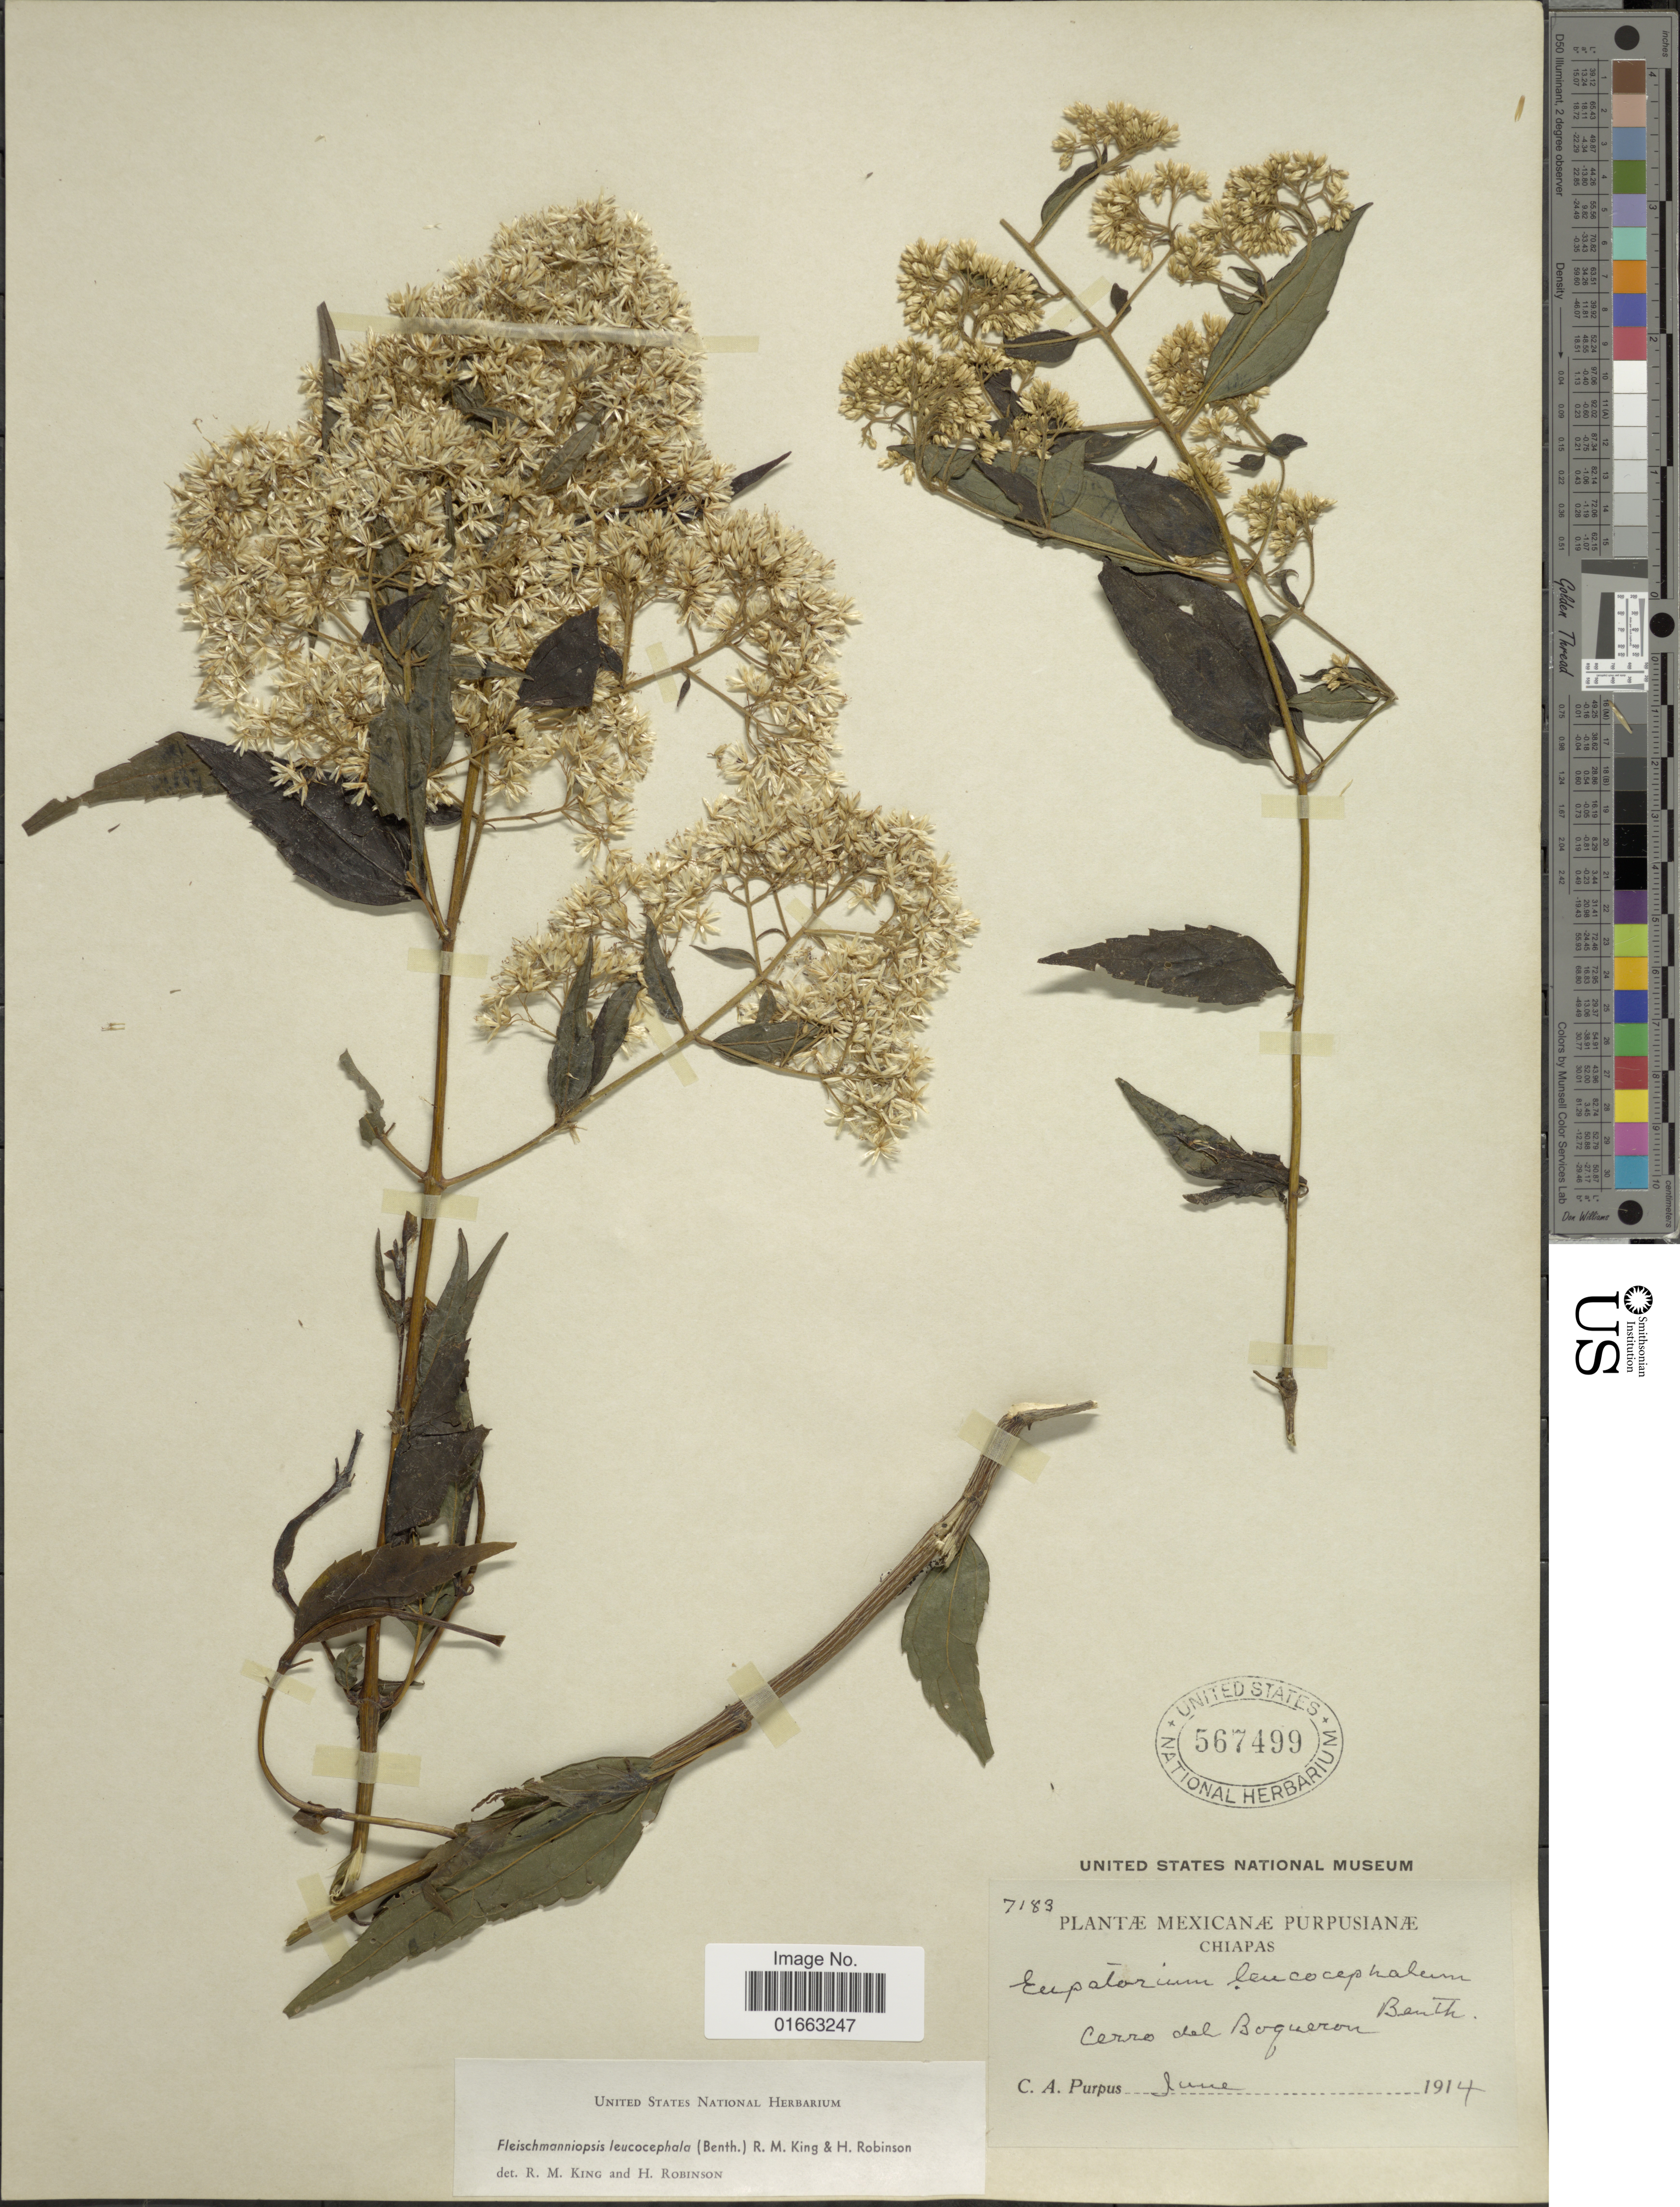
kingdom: Plantae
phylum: Tracheophyta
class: Magnoliopsida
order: Asterales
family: Asteraceae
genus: Fleischmanniopsis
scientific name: Fleischmanniopsis leucocephala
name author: (Benth.) R.M. King & H. Rob.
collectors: C. A. Purpus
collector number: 7183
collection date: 1914-10-06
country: Mexico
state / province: Chiapas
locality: Cerro del Boqueron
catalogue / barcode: US 567499